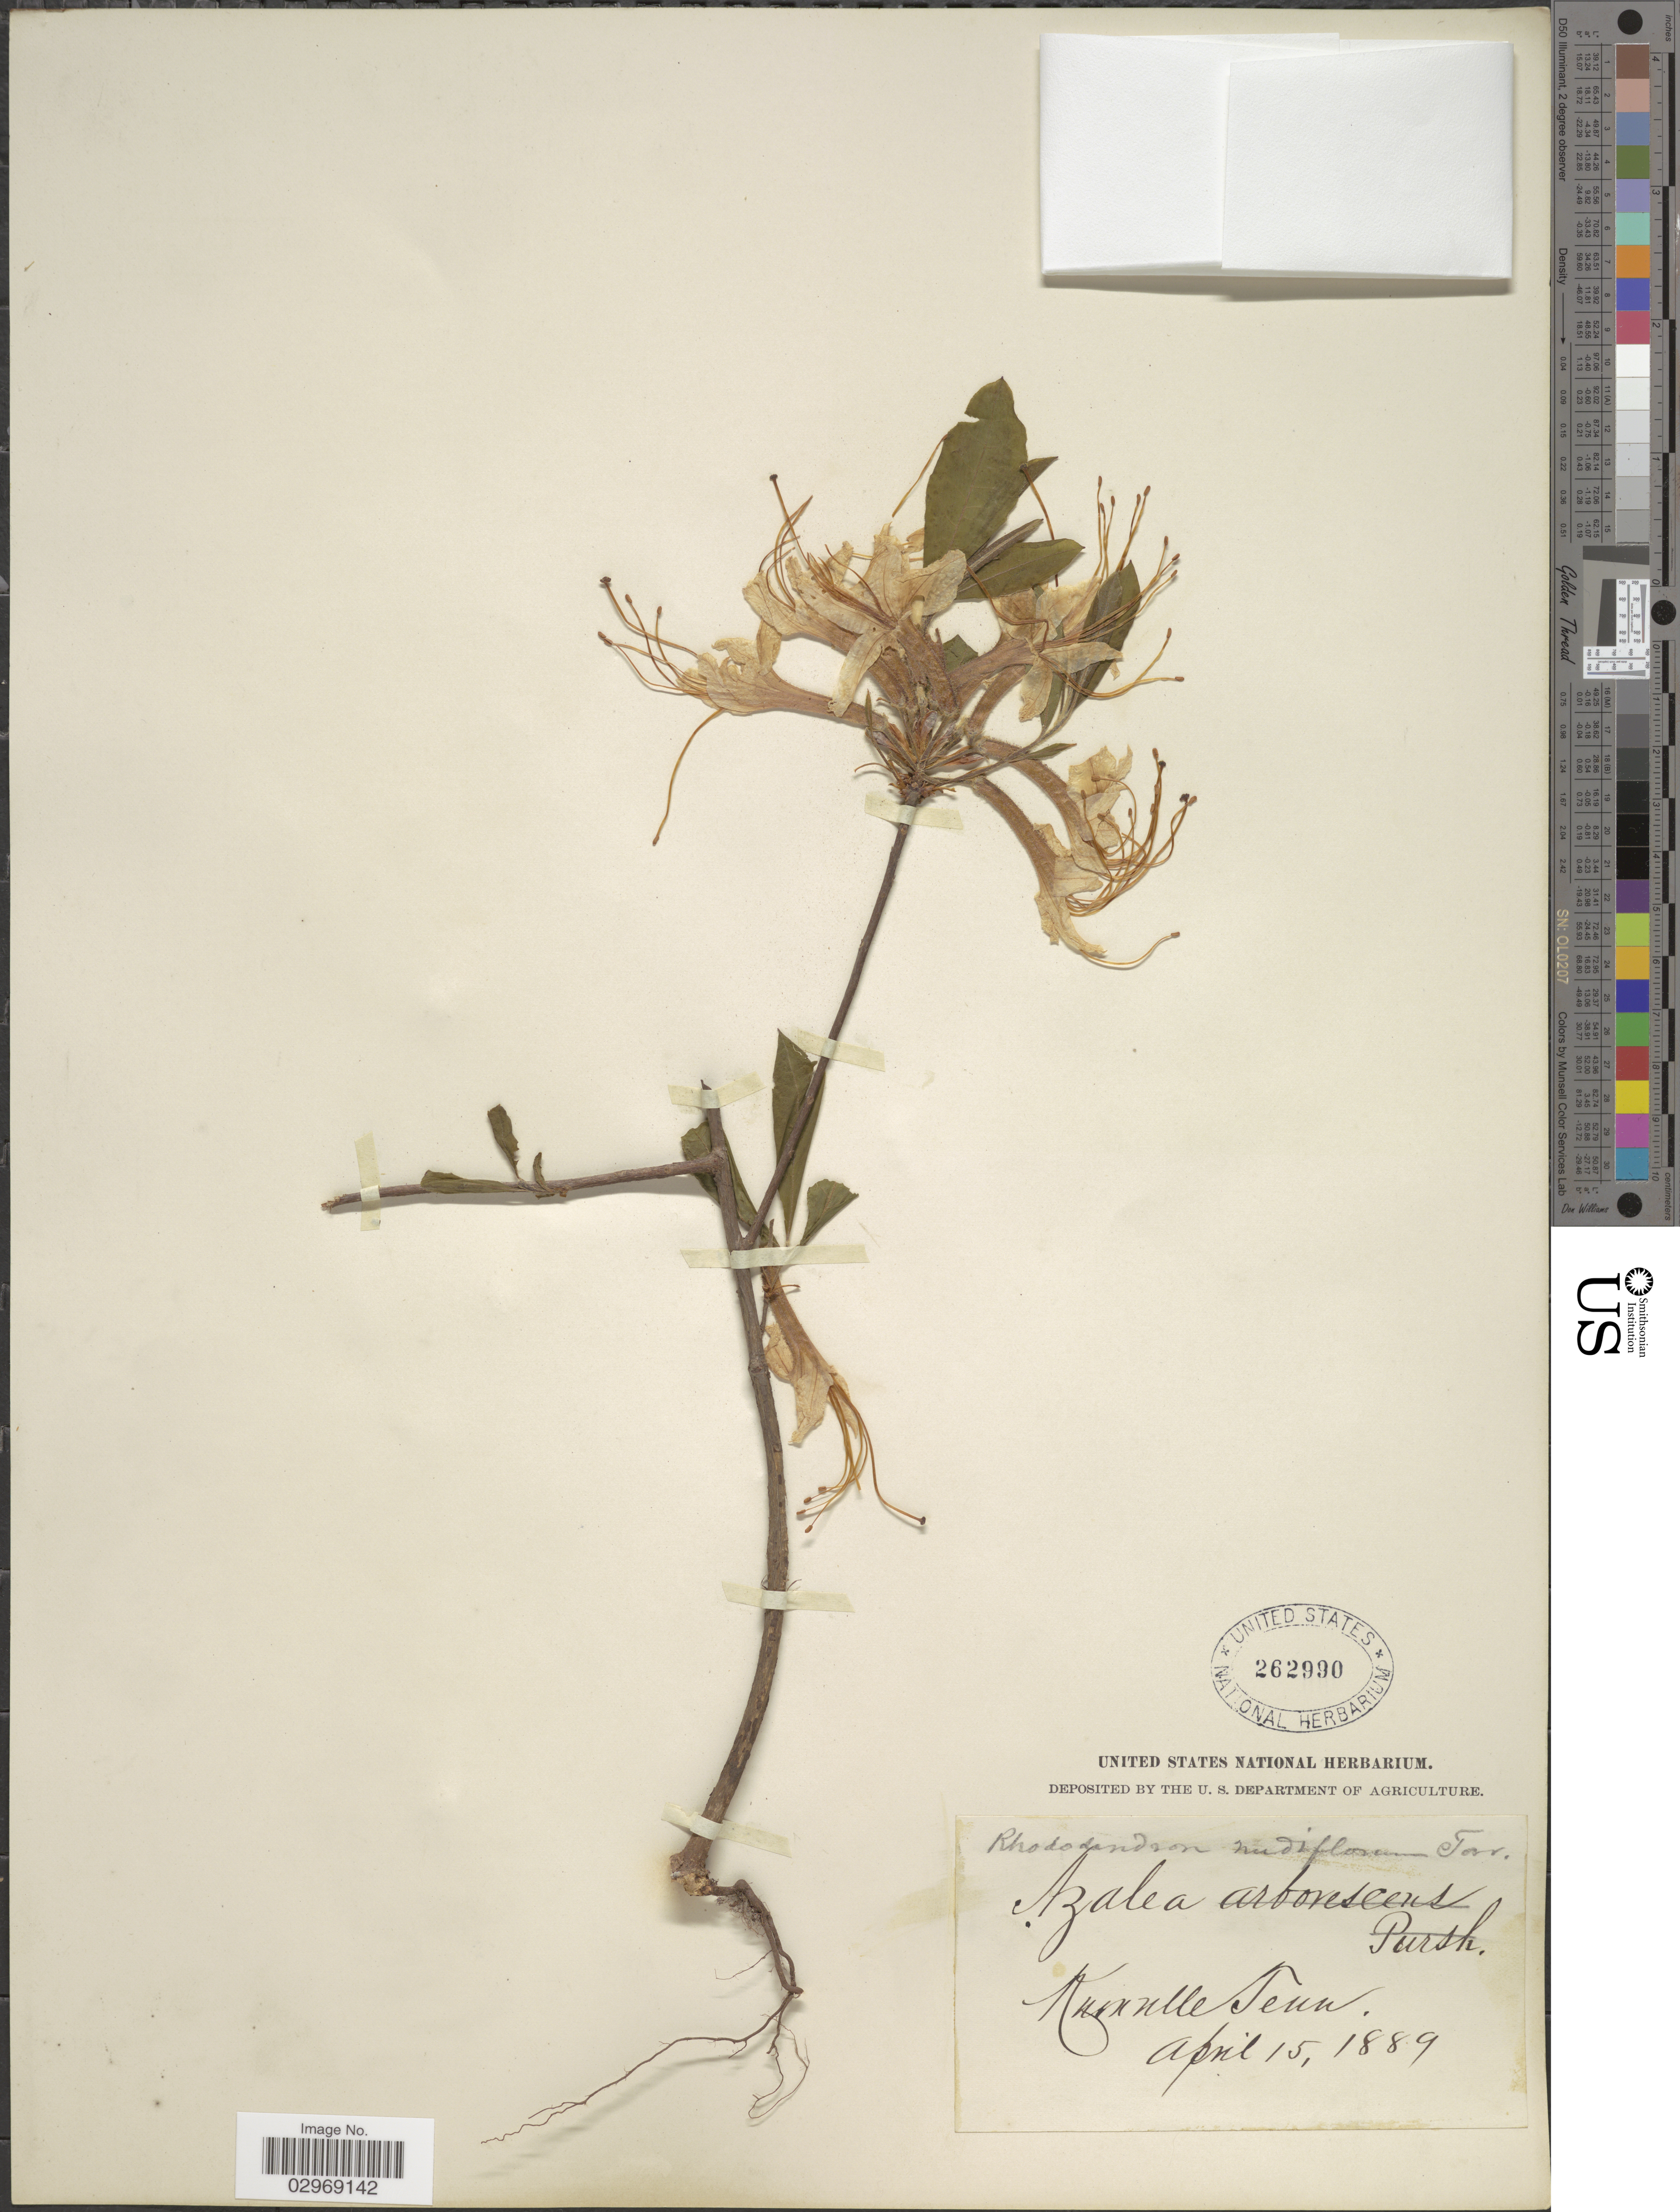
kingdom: Plantae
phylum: Tracheophyta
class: Magnoliopsida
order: Ericales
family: Ericaceae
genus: Rhododendron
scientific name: Rhododendron nudiflorum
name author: Torr.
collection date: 1889-04-15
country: United States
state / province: Tennessee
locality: Knoxville Tenn.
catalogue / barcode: US 262990